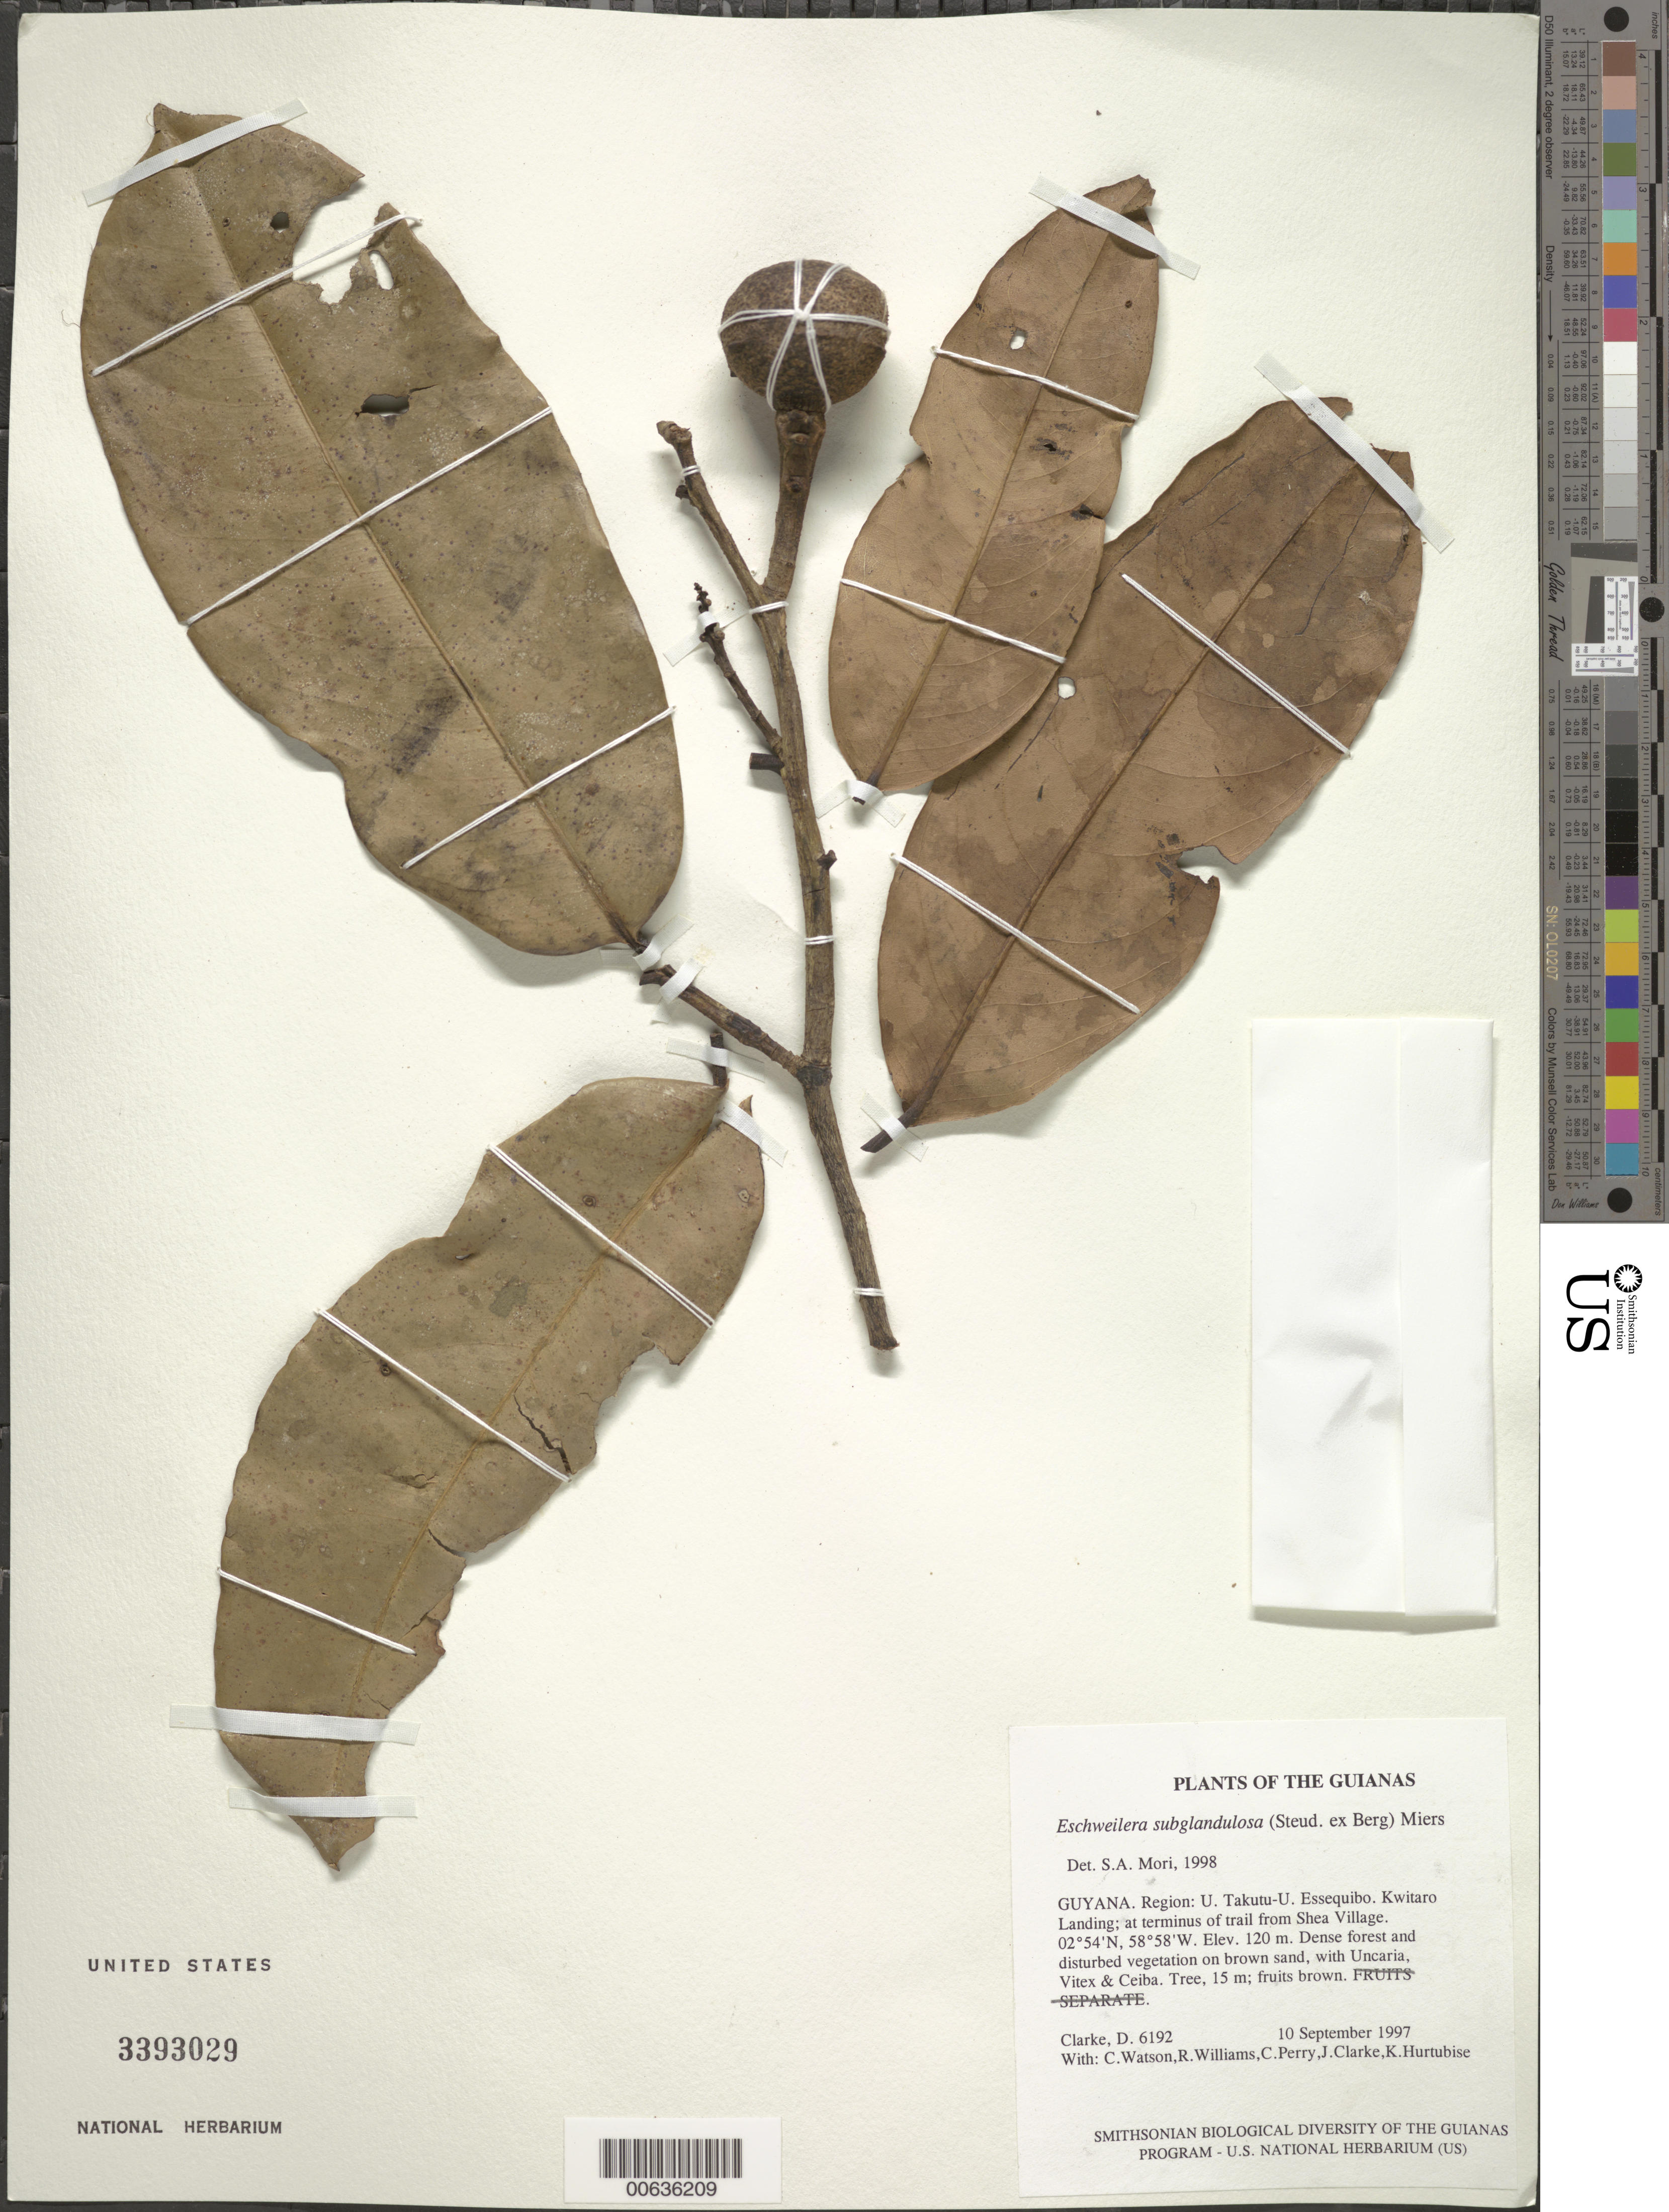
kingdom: Plantae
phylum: Tracheophyta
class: Magnoliopsida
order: Ericales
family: Lecythidaceae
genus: Eschweilera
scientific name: Eschweilera subglandulosa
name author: (Steud. ex Berg) Miers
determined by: Mori, Scott A.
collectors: H. D. Clarke, C. Watson, R. Williams, C. Perry, J. Clarke & K. Hurtubise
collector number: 6192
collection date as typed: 10 September 1997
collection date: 1997-09-10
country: Guyana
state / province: U. Takutu-U. Essequibo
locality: Kwitaro Landing; at terminus of trail from Shea Village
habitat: Dense forest and disturbed vegetation on brown sand, with Uncaria, Vitex & Ceiba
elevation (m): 120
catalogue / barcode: US 3393029